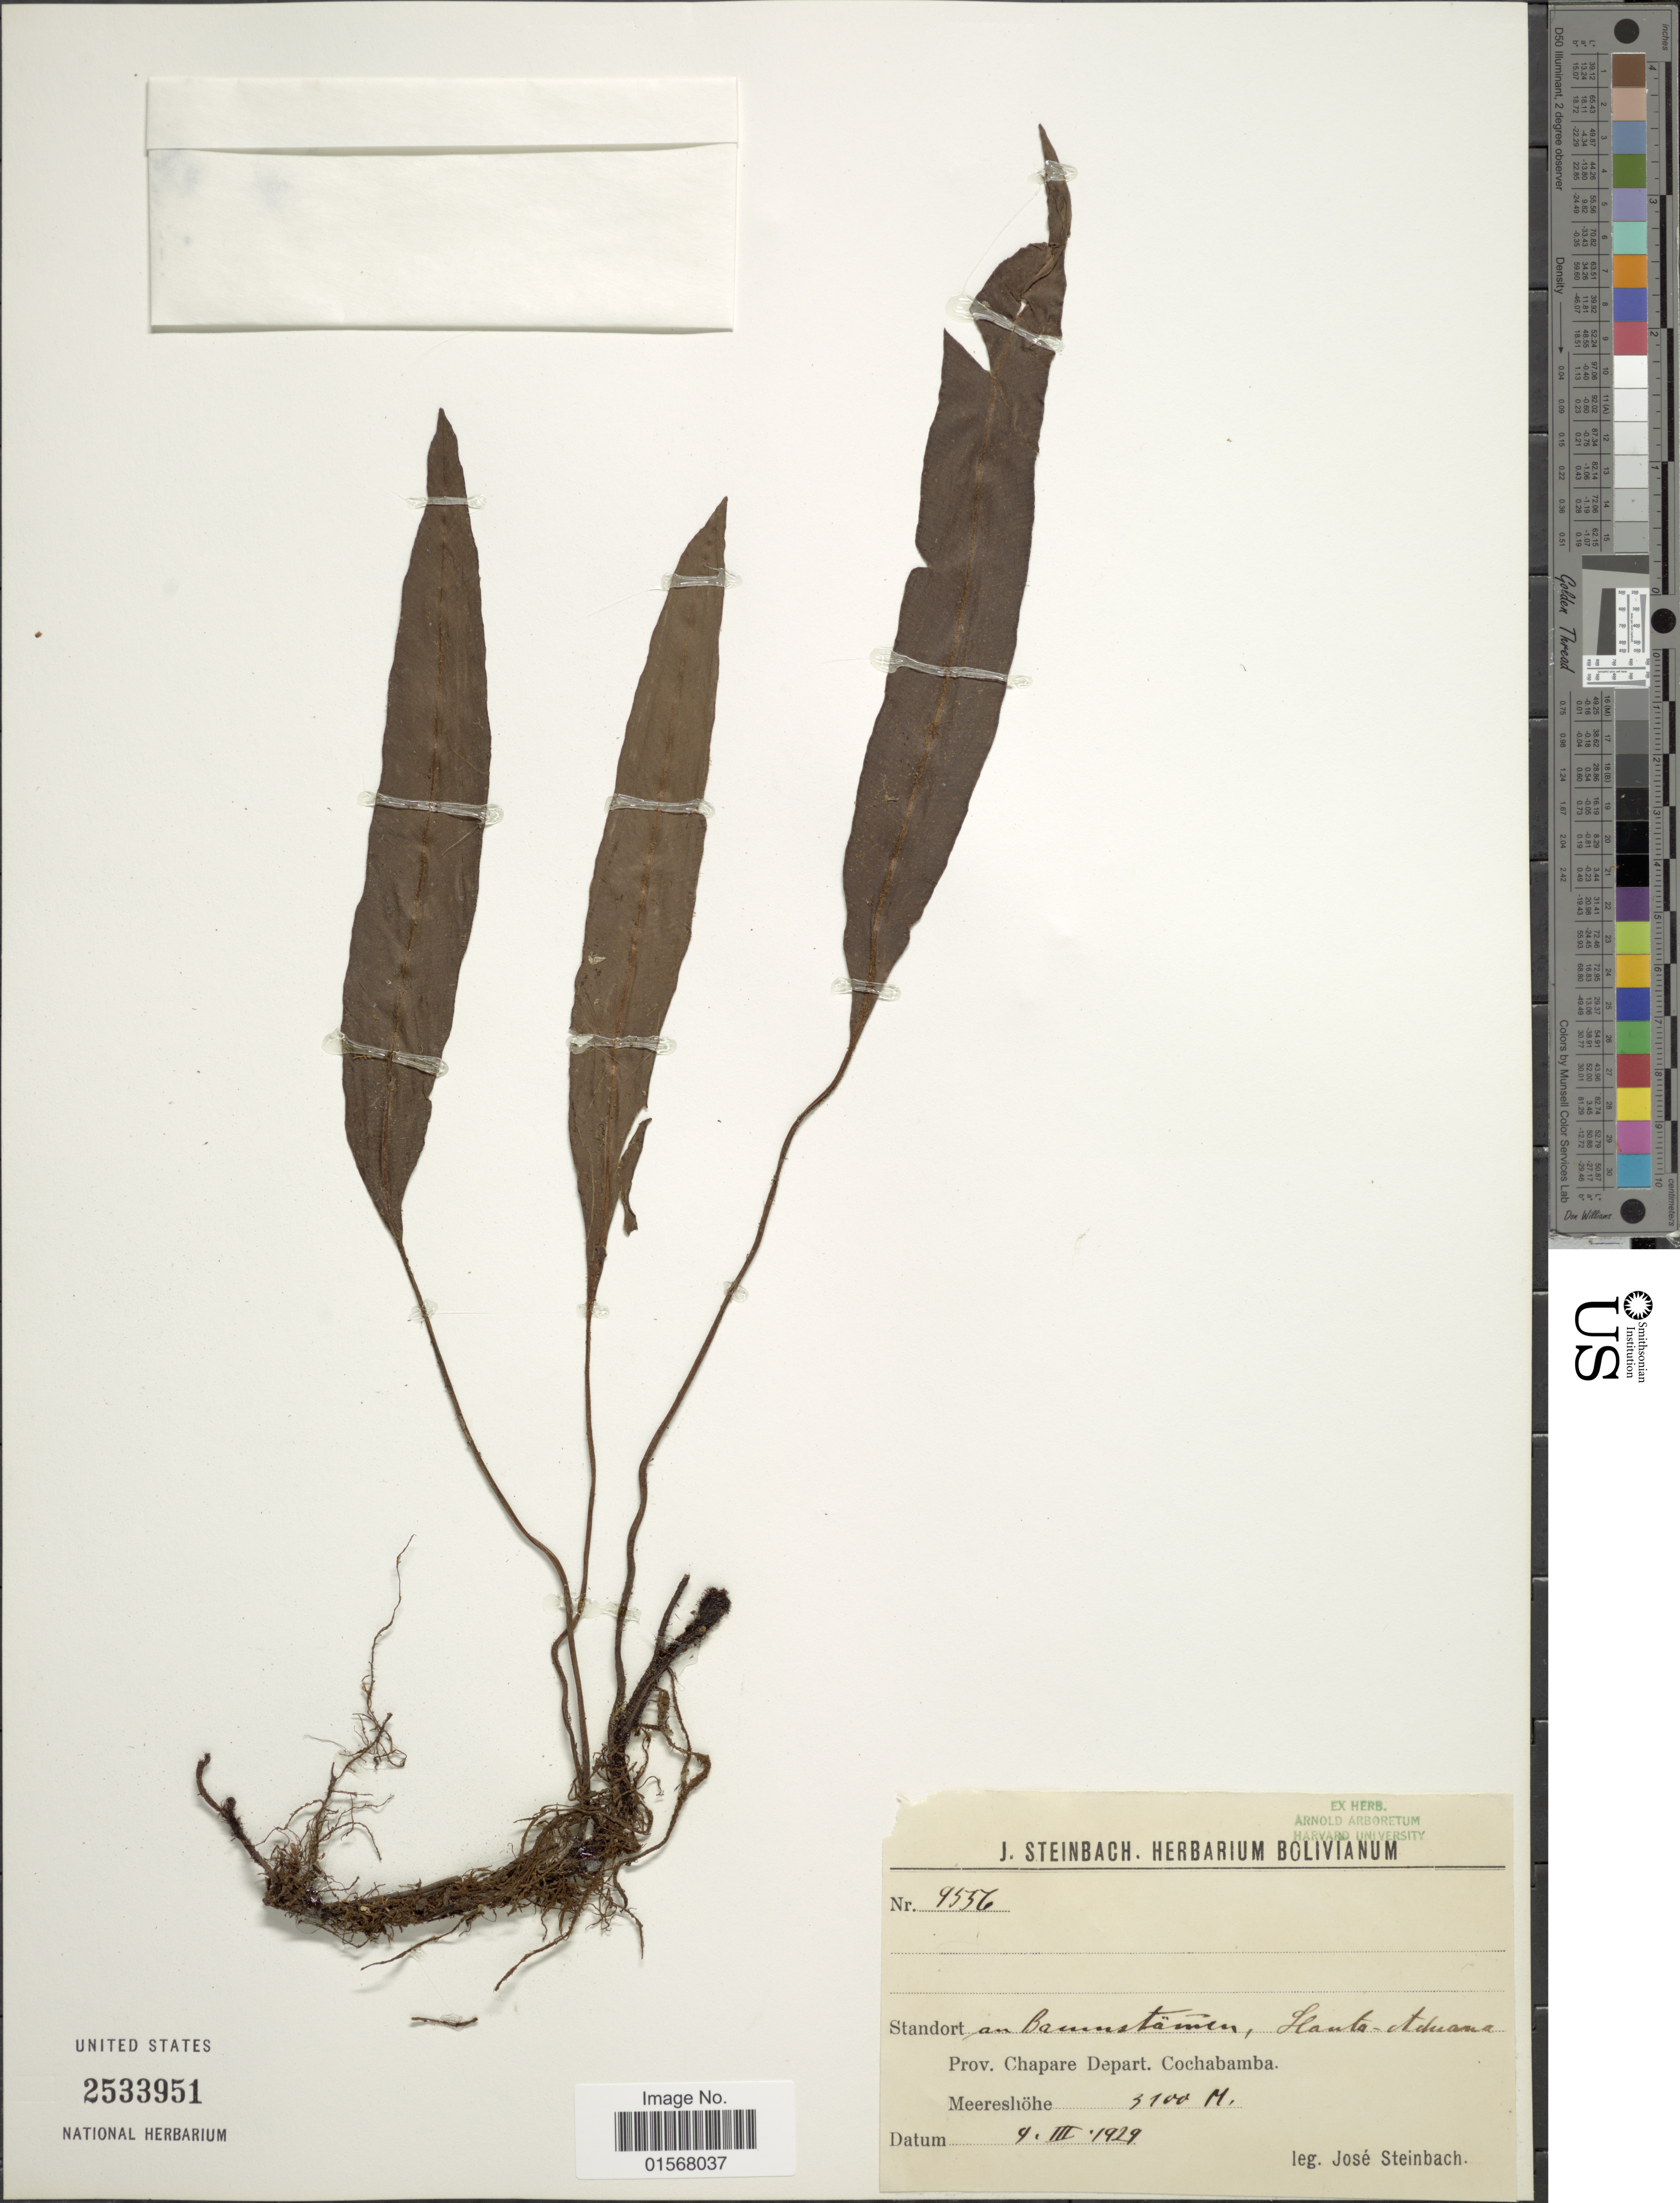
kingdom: Plantae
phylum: Tracheophyta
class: Polypodiopsida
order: Polypodiales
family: Dryopteridaceae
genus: Elaphoglossum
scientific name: Elaphoglossum sp.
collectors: J. Steinbach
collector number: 9536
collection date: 1929-03-09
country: Bolivia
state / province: Cochabamba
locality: Prov. Chapare, Dep. Cochabamba, Inchachaca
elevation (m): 3100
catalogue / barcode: US 2533951